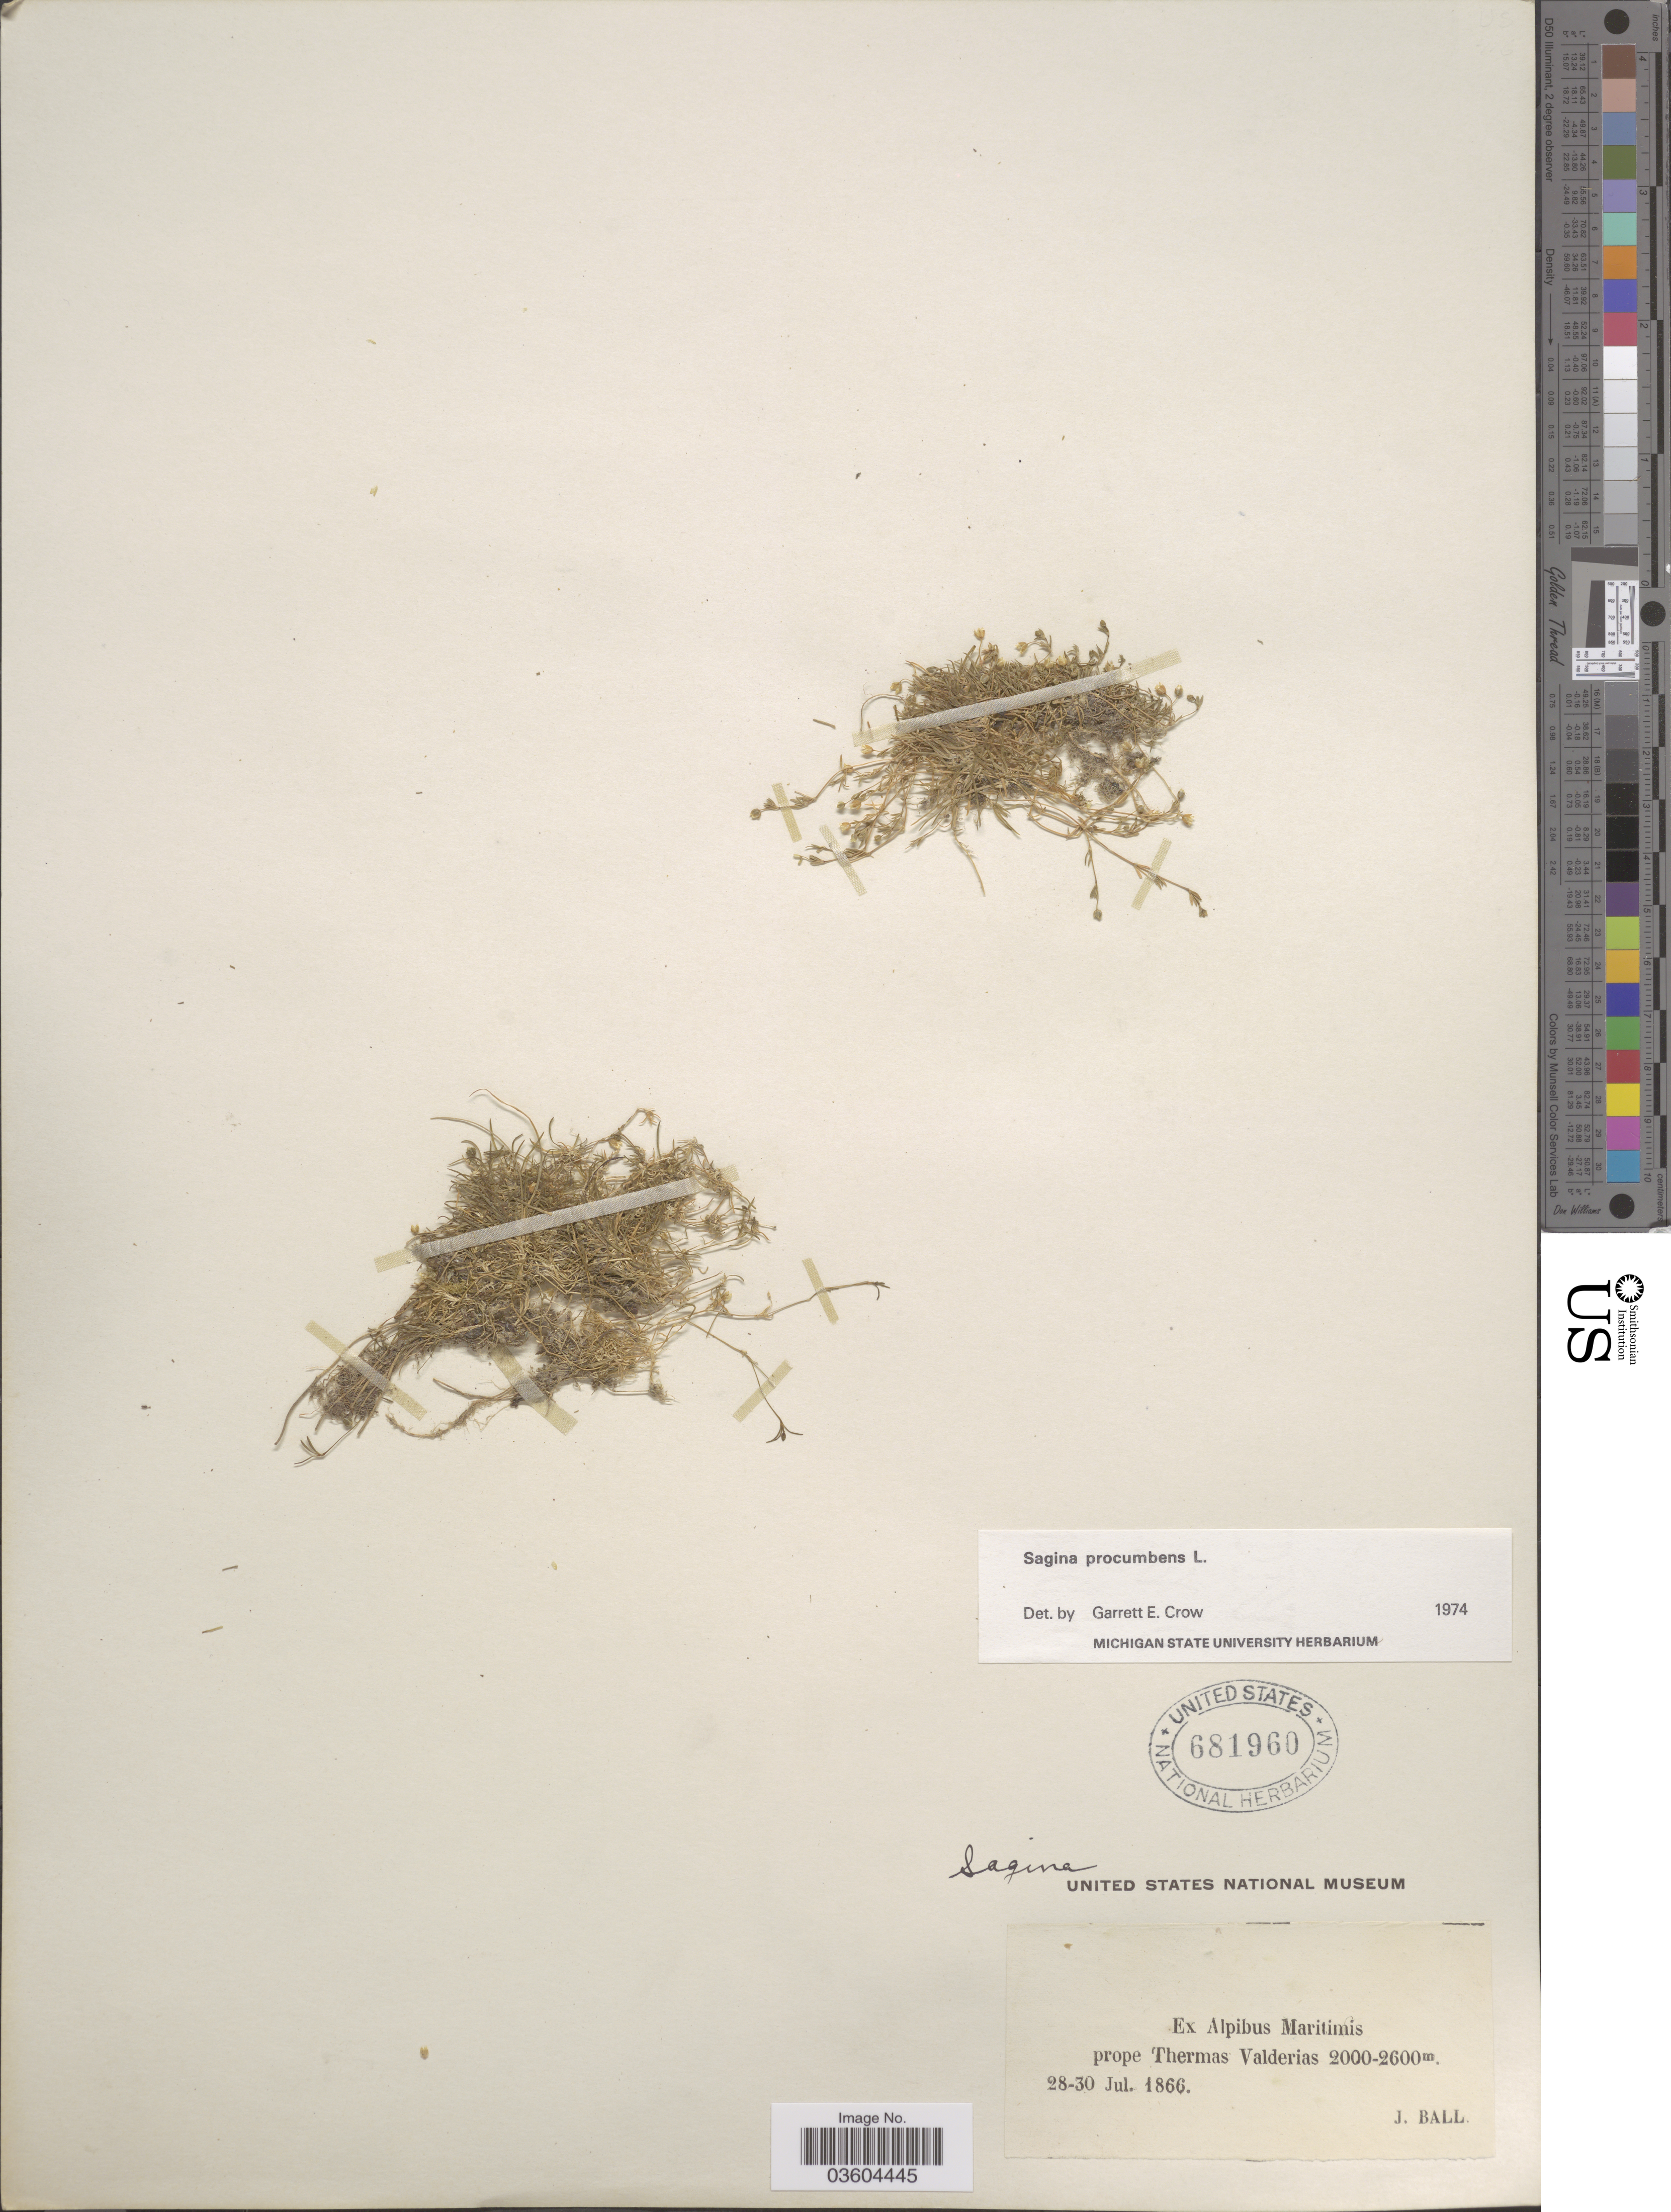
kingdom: Plantae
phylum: Tracheophyta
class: Magnoliopsida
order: Caryophyllales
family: Caryophyllaceae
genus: Sagina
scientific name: Sagina procumbens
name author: L.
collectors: J. Ball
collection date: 1866-07-28/1866-07-30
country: Italy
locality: Ex Alpibus Maritimis prope Thermas Valderias.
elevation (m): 2000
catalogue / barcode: US 681960